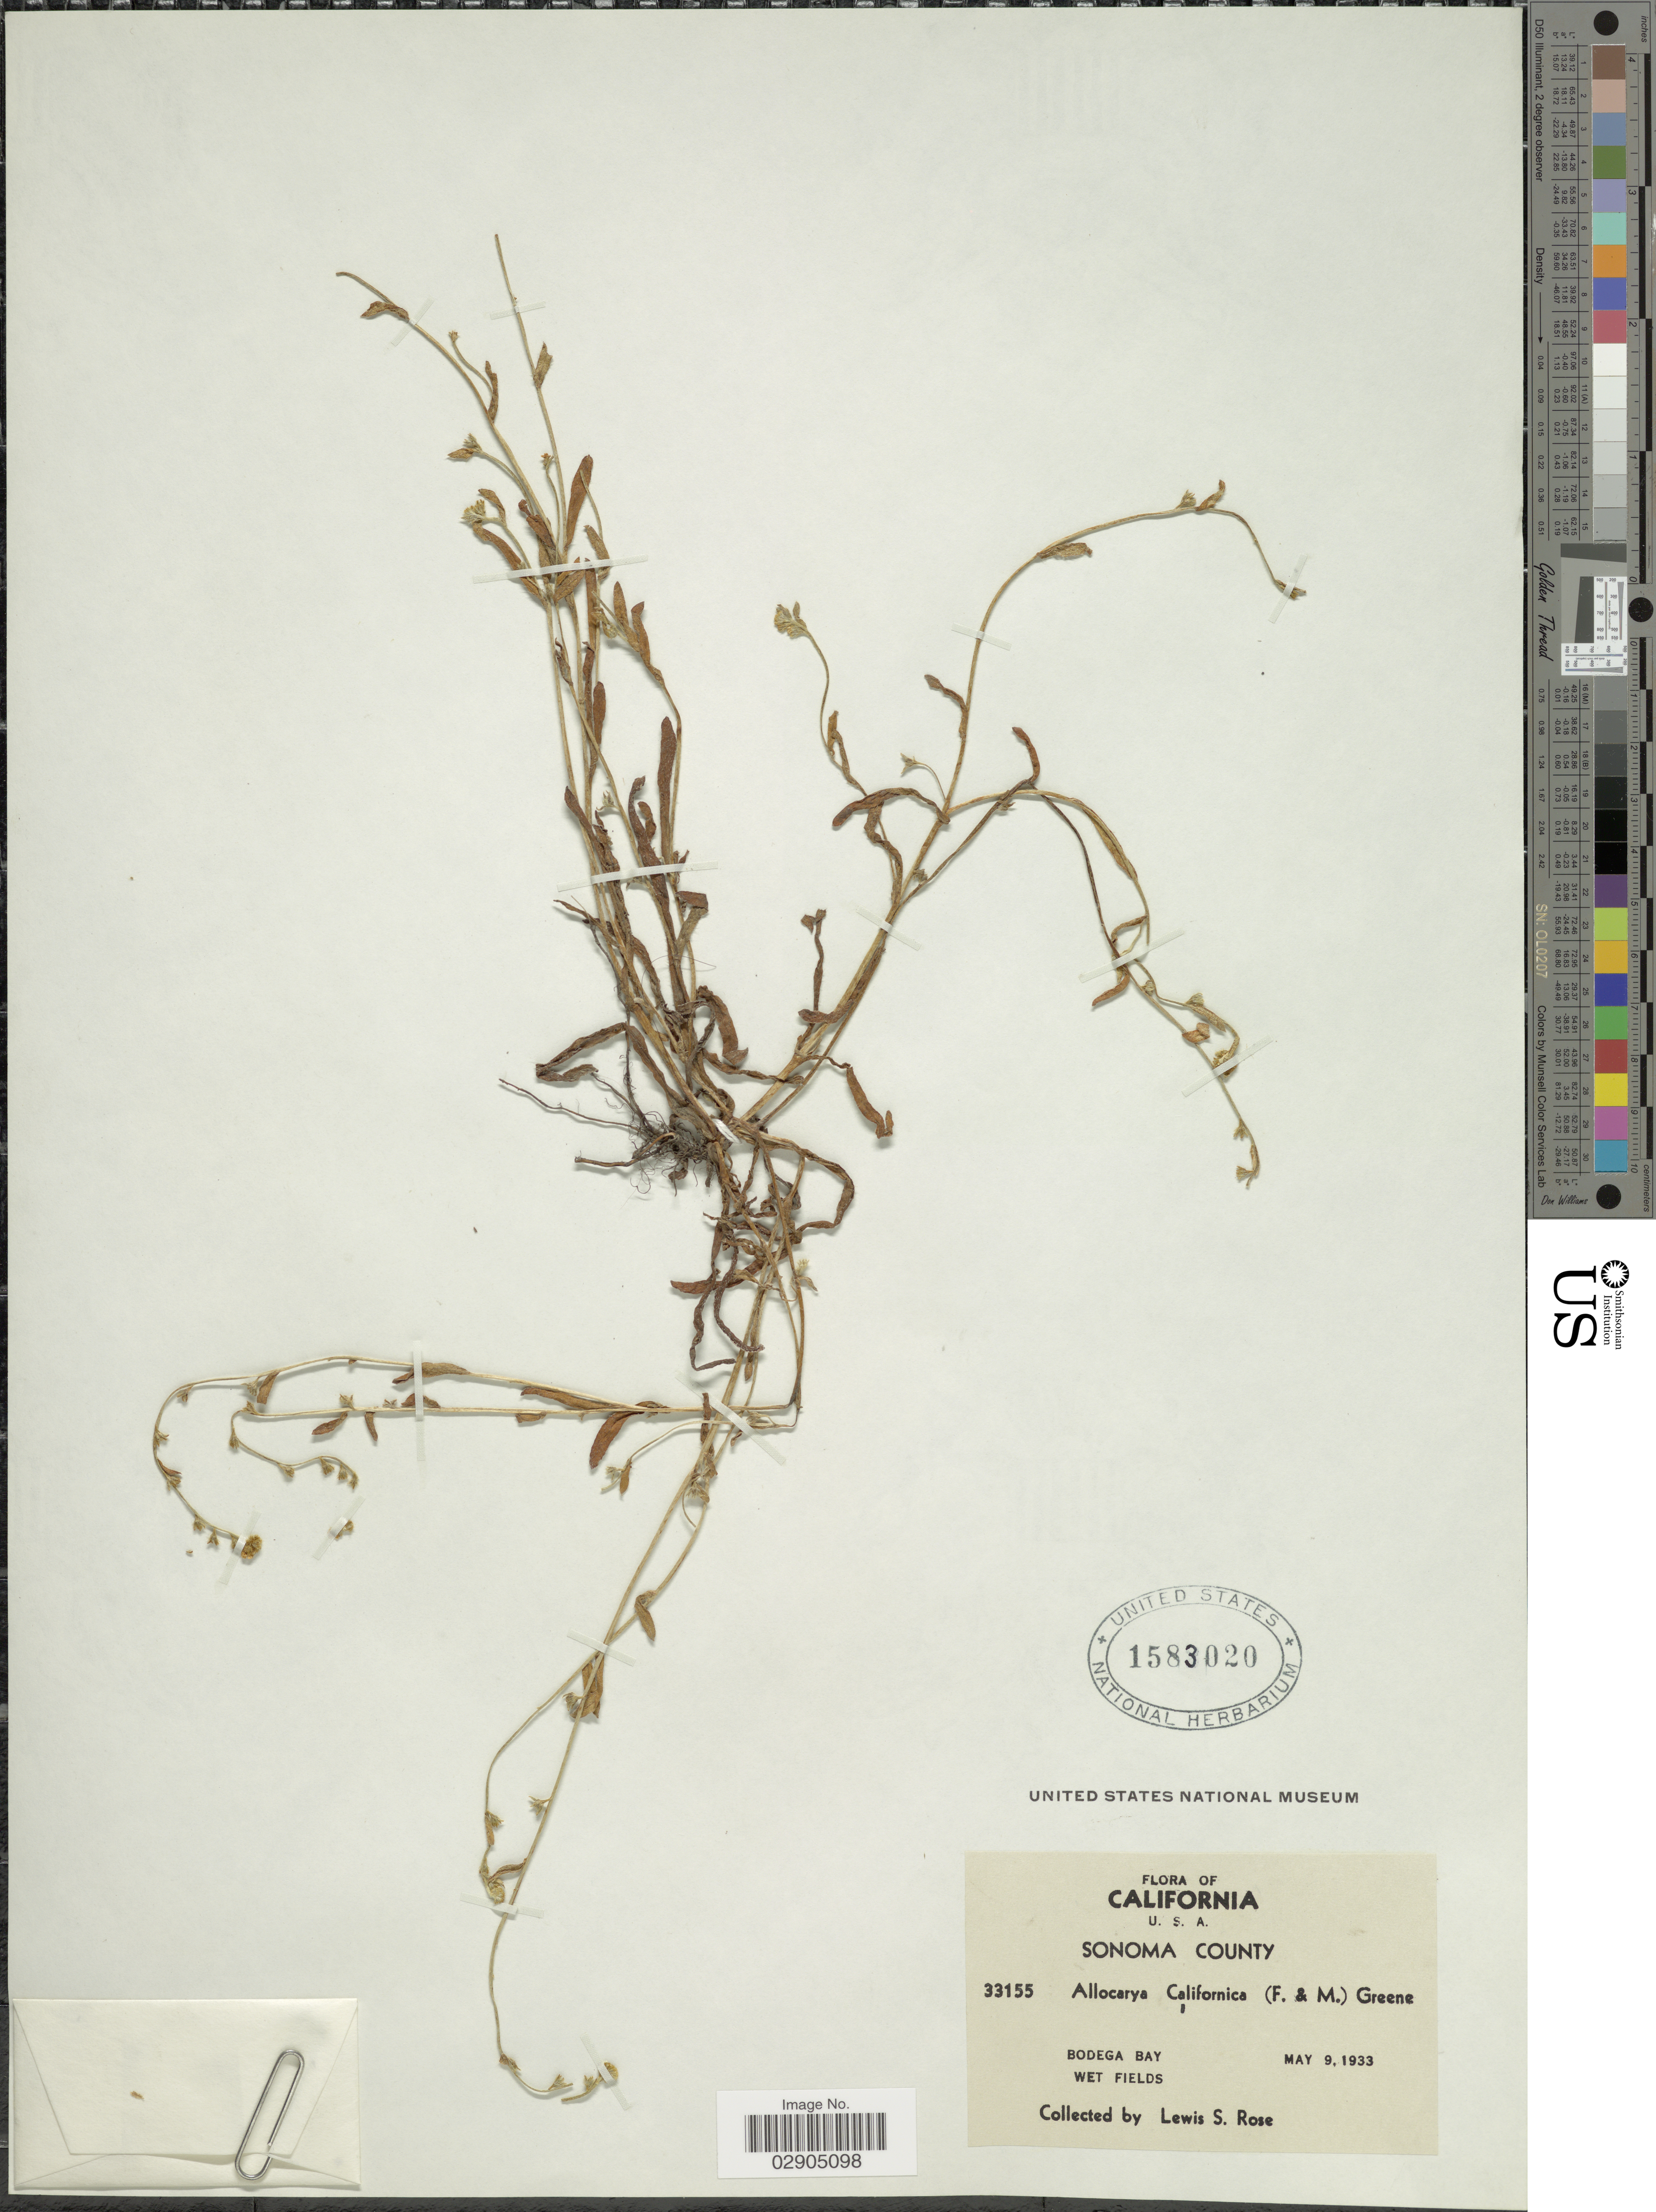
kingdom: Plantae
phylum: Tracheophyta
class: Magnoliopsida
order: Boraginales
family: Boraginaceae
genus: Allocarya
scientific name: Allocarya californica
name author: (Fisch. & C.A. Mey.) Greene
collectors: L. S. Rose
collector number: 33155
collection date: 1933-05-09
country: United States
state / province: California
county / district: Sonoma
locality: Sonoma County. Bodega Bay.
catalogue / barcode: US 1583020